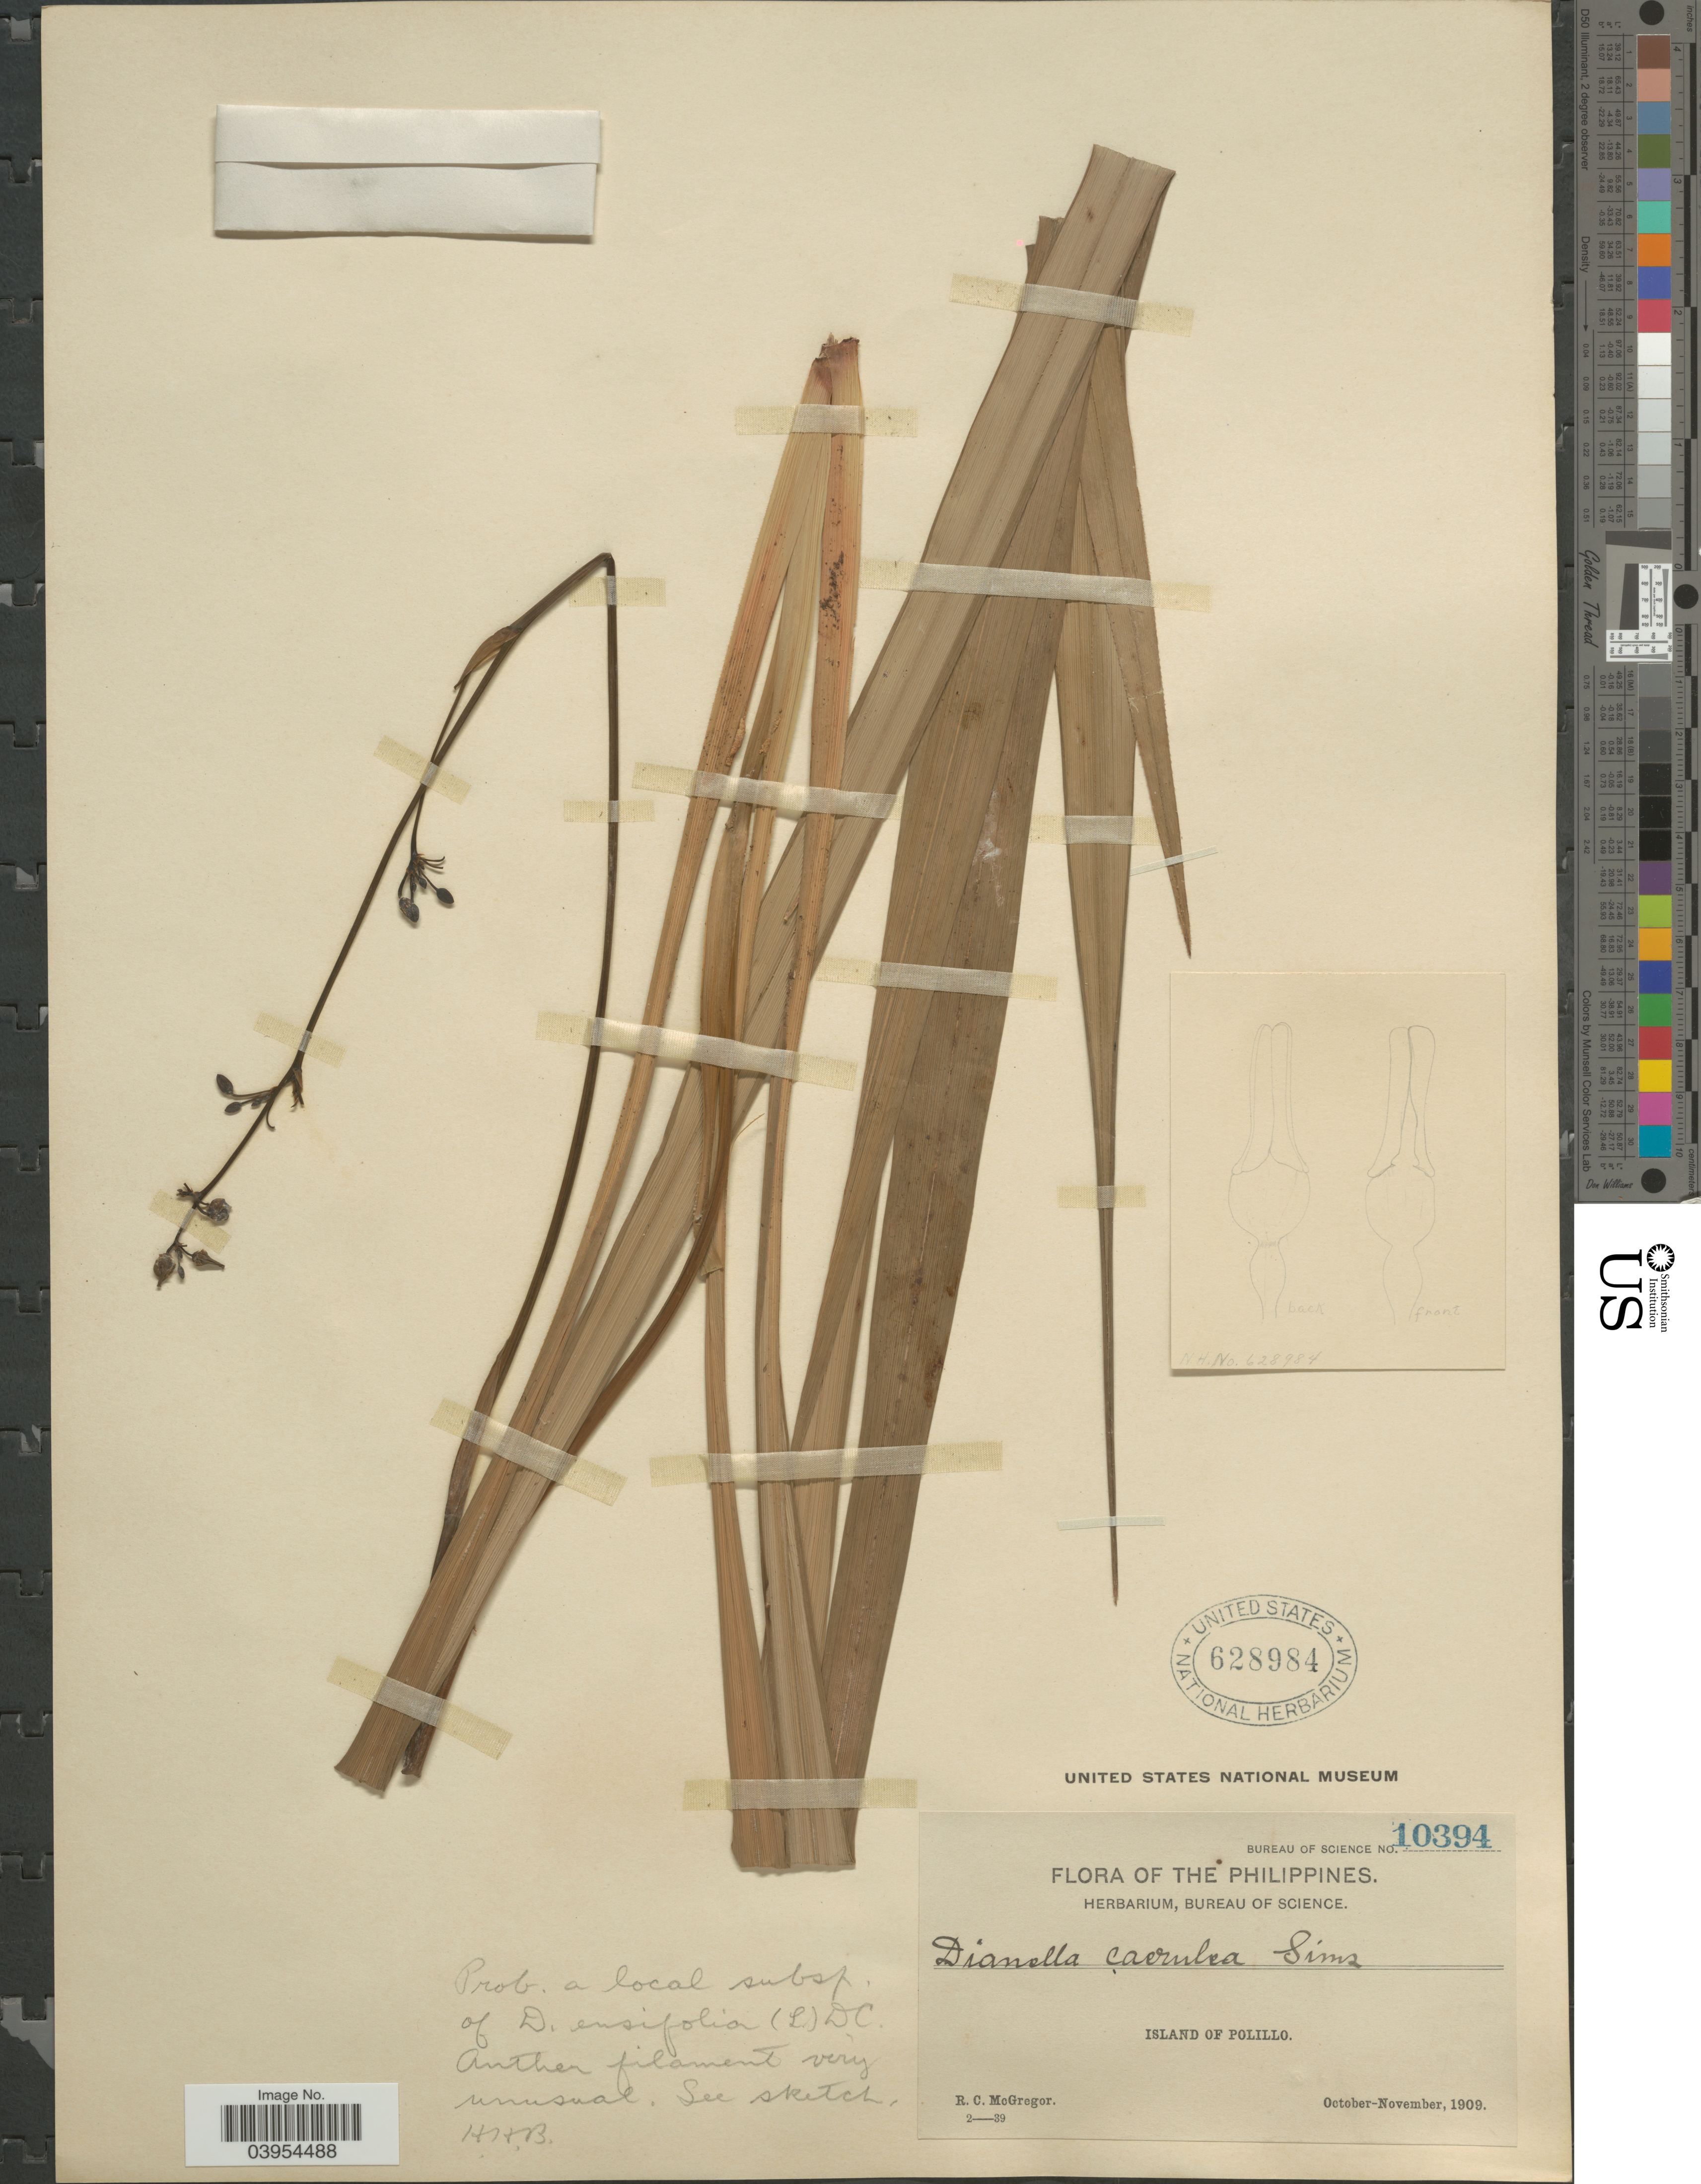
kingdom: Plantae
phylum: Tracheophyta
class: Liliopsida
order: Asparagales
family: Asphodelaceae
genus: Dianella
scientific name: Dianella ensifolia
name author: (L.) DC.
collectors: R. C. McGregor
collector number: Bureau of Science 10394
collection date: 1909-10/1909-11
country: Philippines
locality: Island of Polillo.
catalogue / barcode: US 628984